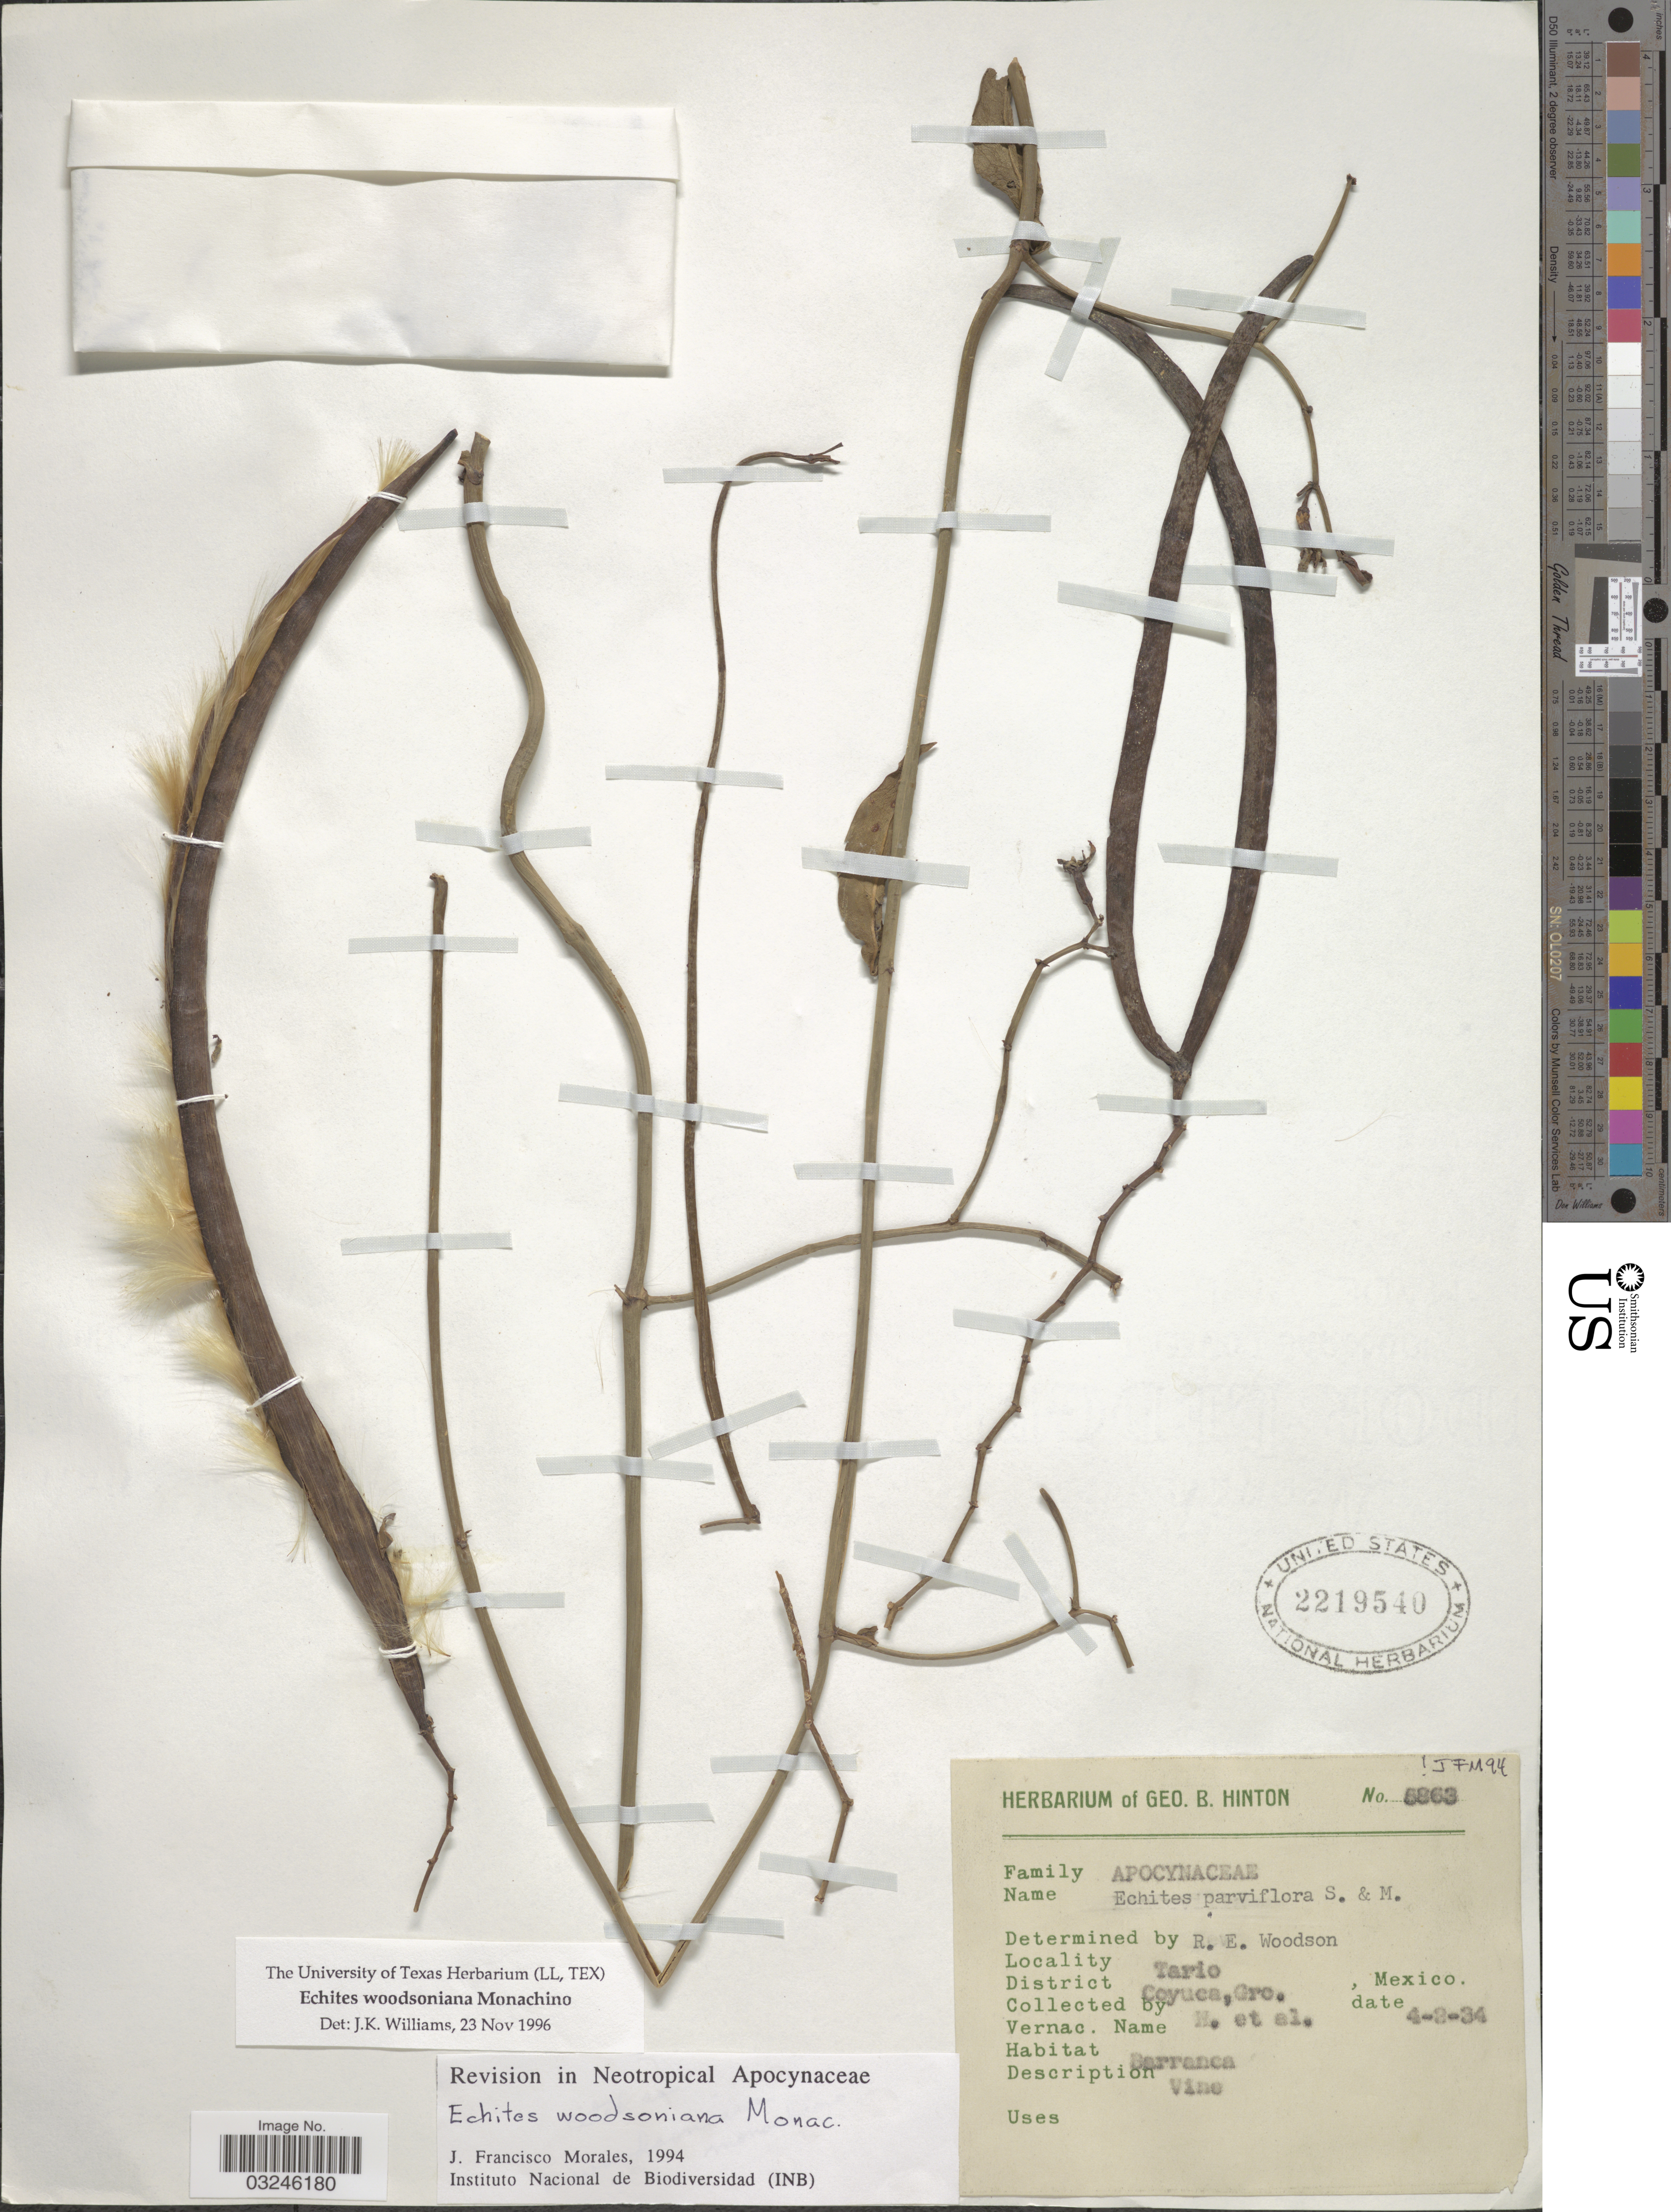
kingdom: Plantae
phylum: Tracheophyta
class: Magnoliopsida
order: Gentianales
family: Apocynaceae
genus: Echites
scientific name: Echites woodsoniana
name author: Monach.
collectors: G. B. Hinton & et al.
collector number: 5863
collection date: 1934-03-04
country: Mexico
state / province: Guerrero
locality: Tario. District Coyuca.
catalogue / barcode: US 2219540